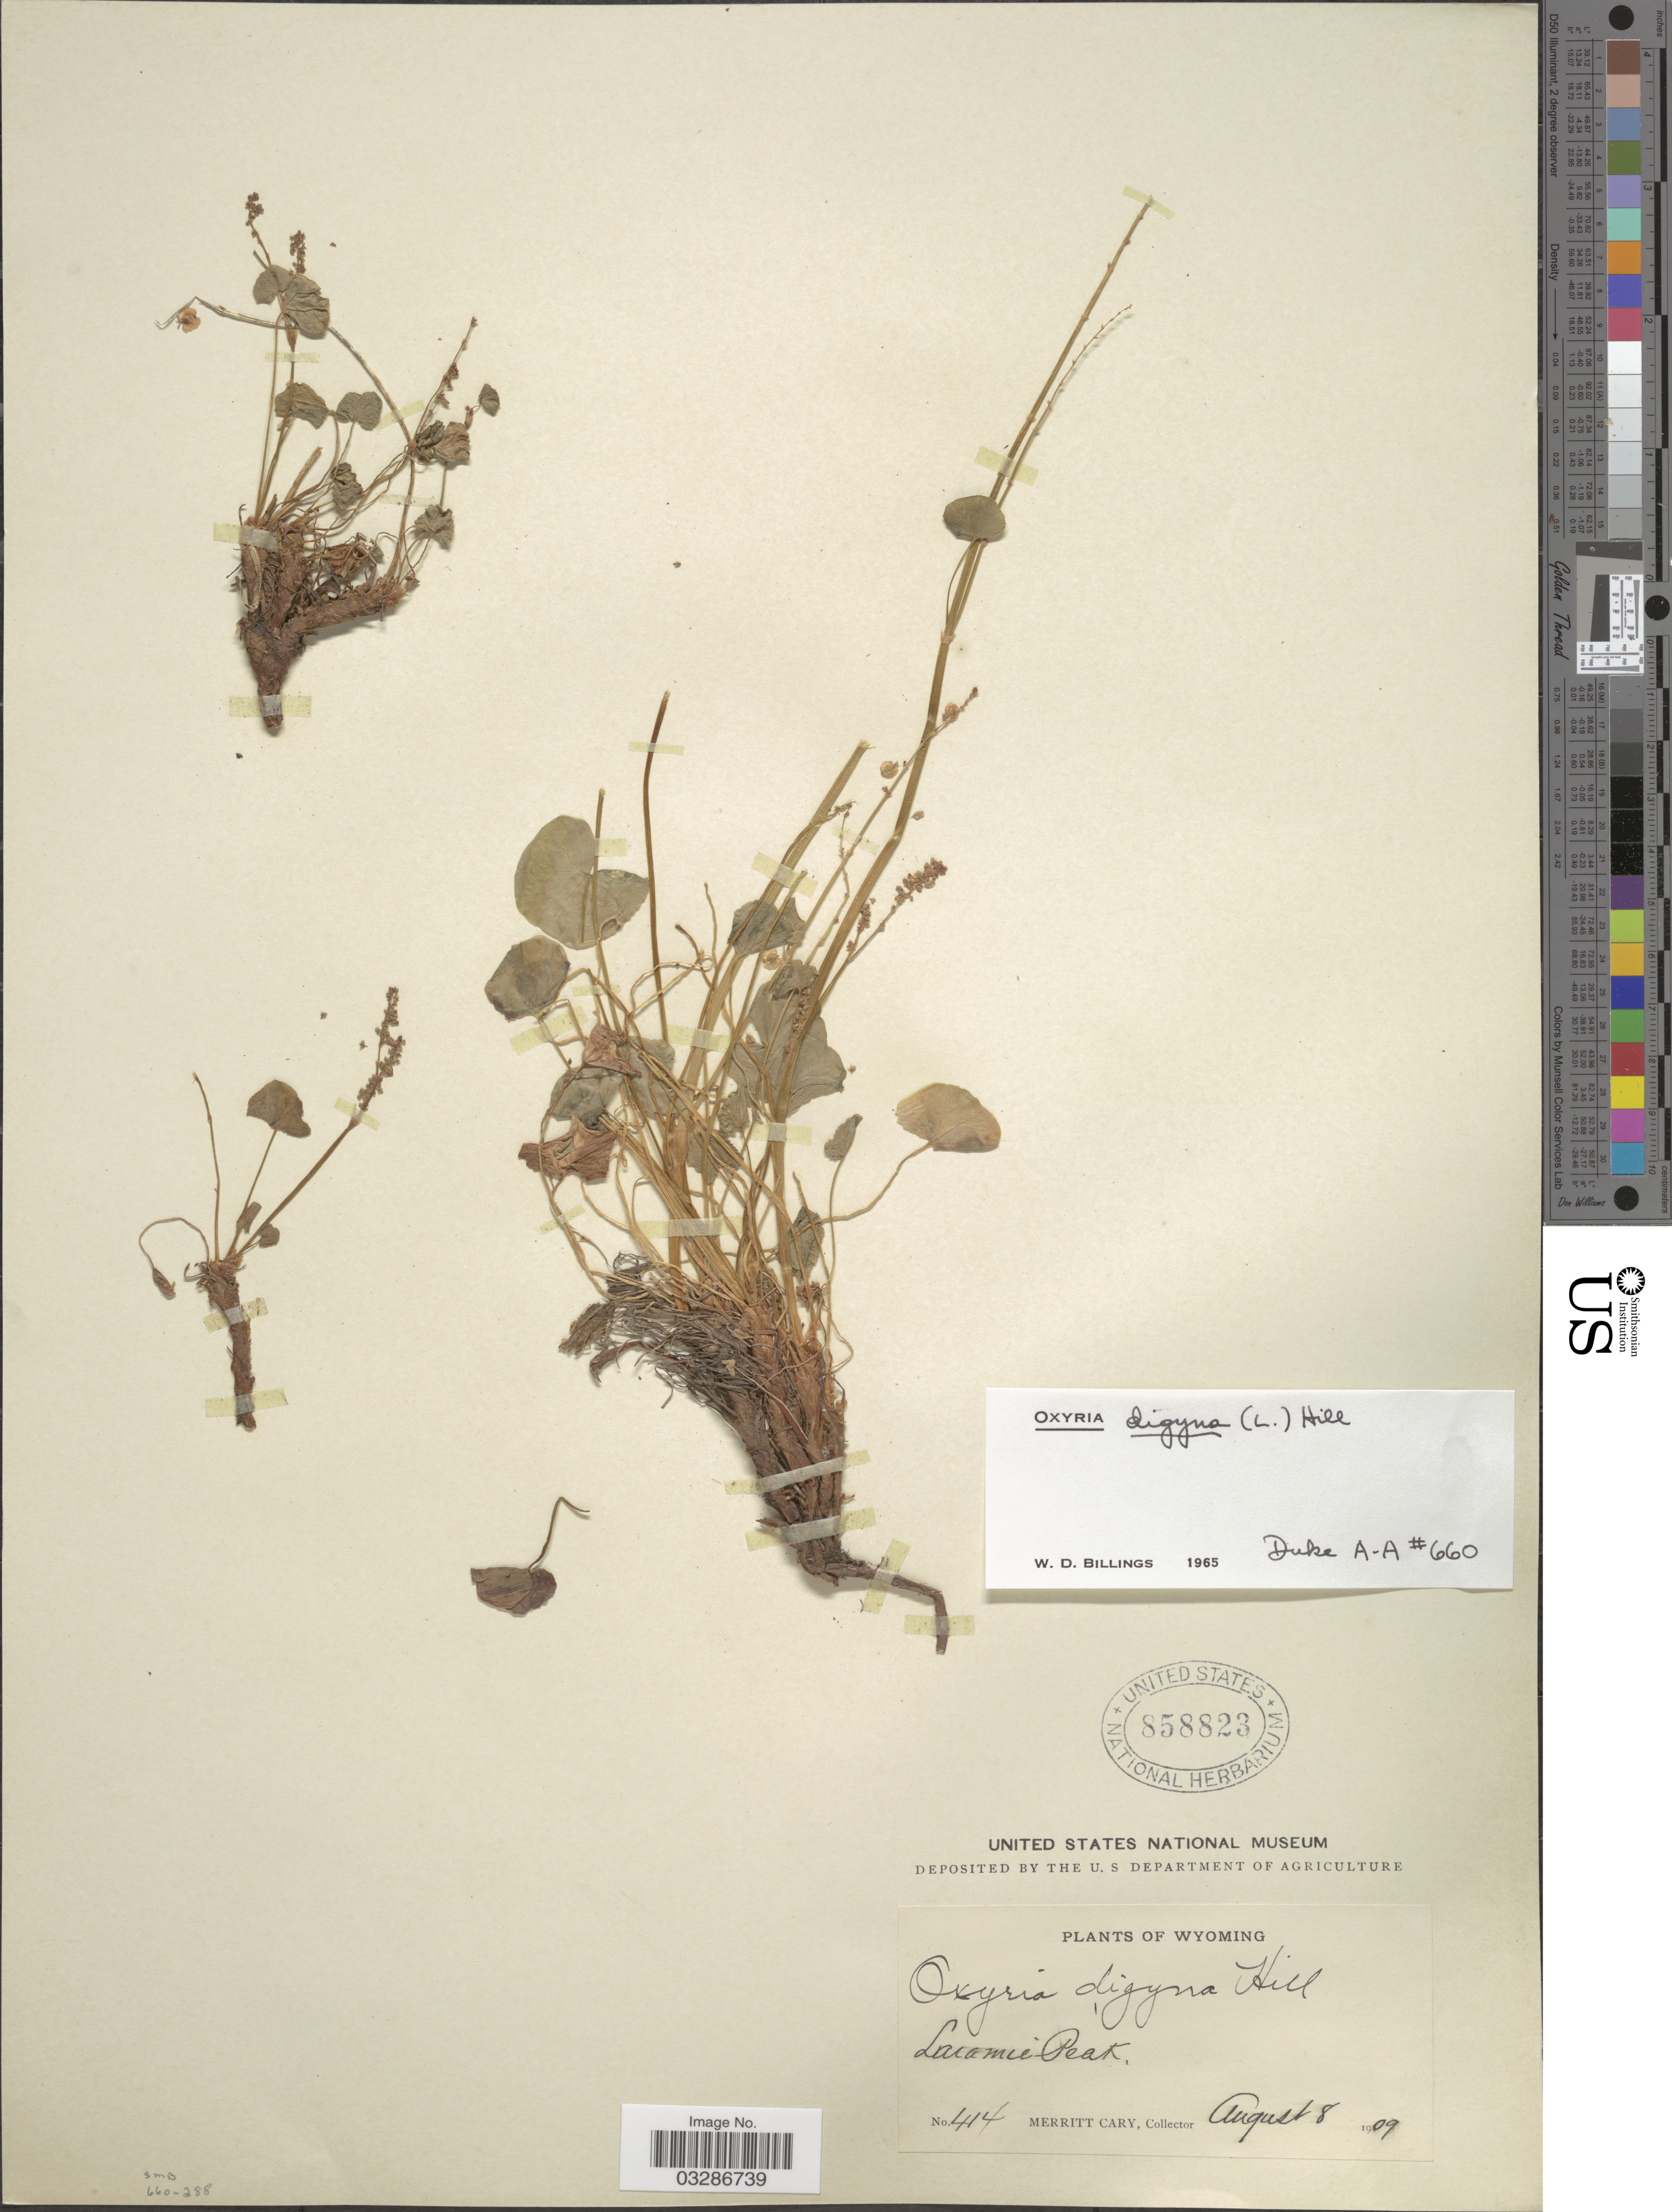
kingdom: Plantae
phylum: Tracheophyta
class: Magnoliopsida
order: Caryophyllales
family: Polygonaceae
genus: Oxyria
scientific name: Oxyria digyna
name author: (L.) Hill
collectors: M. Cary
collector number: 414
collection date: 1909-08-08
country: United States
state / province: Wyoming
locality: Laramie Peak.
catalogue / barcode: US 858823